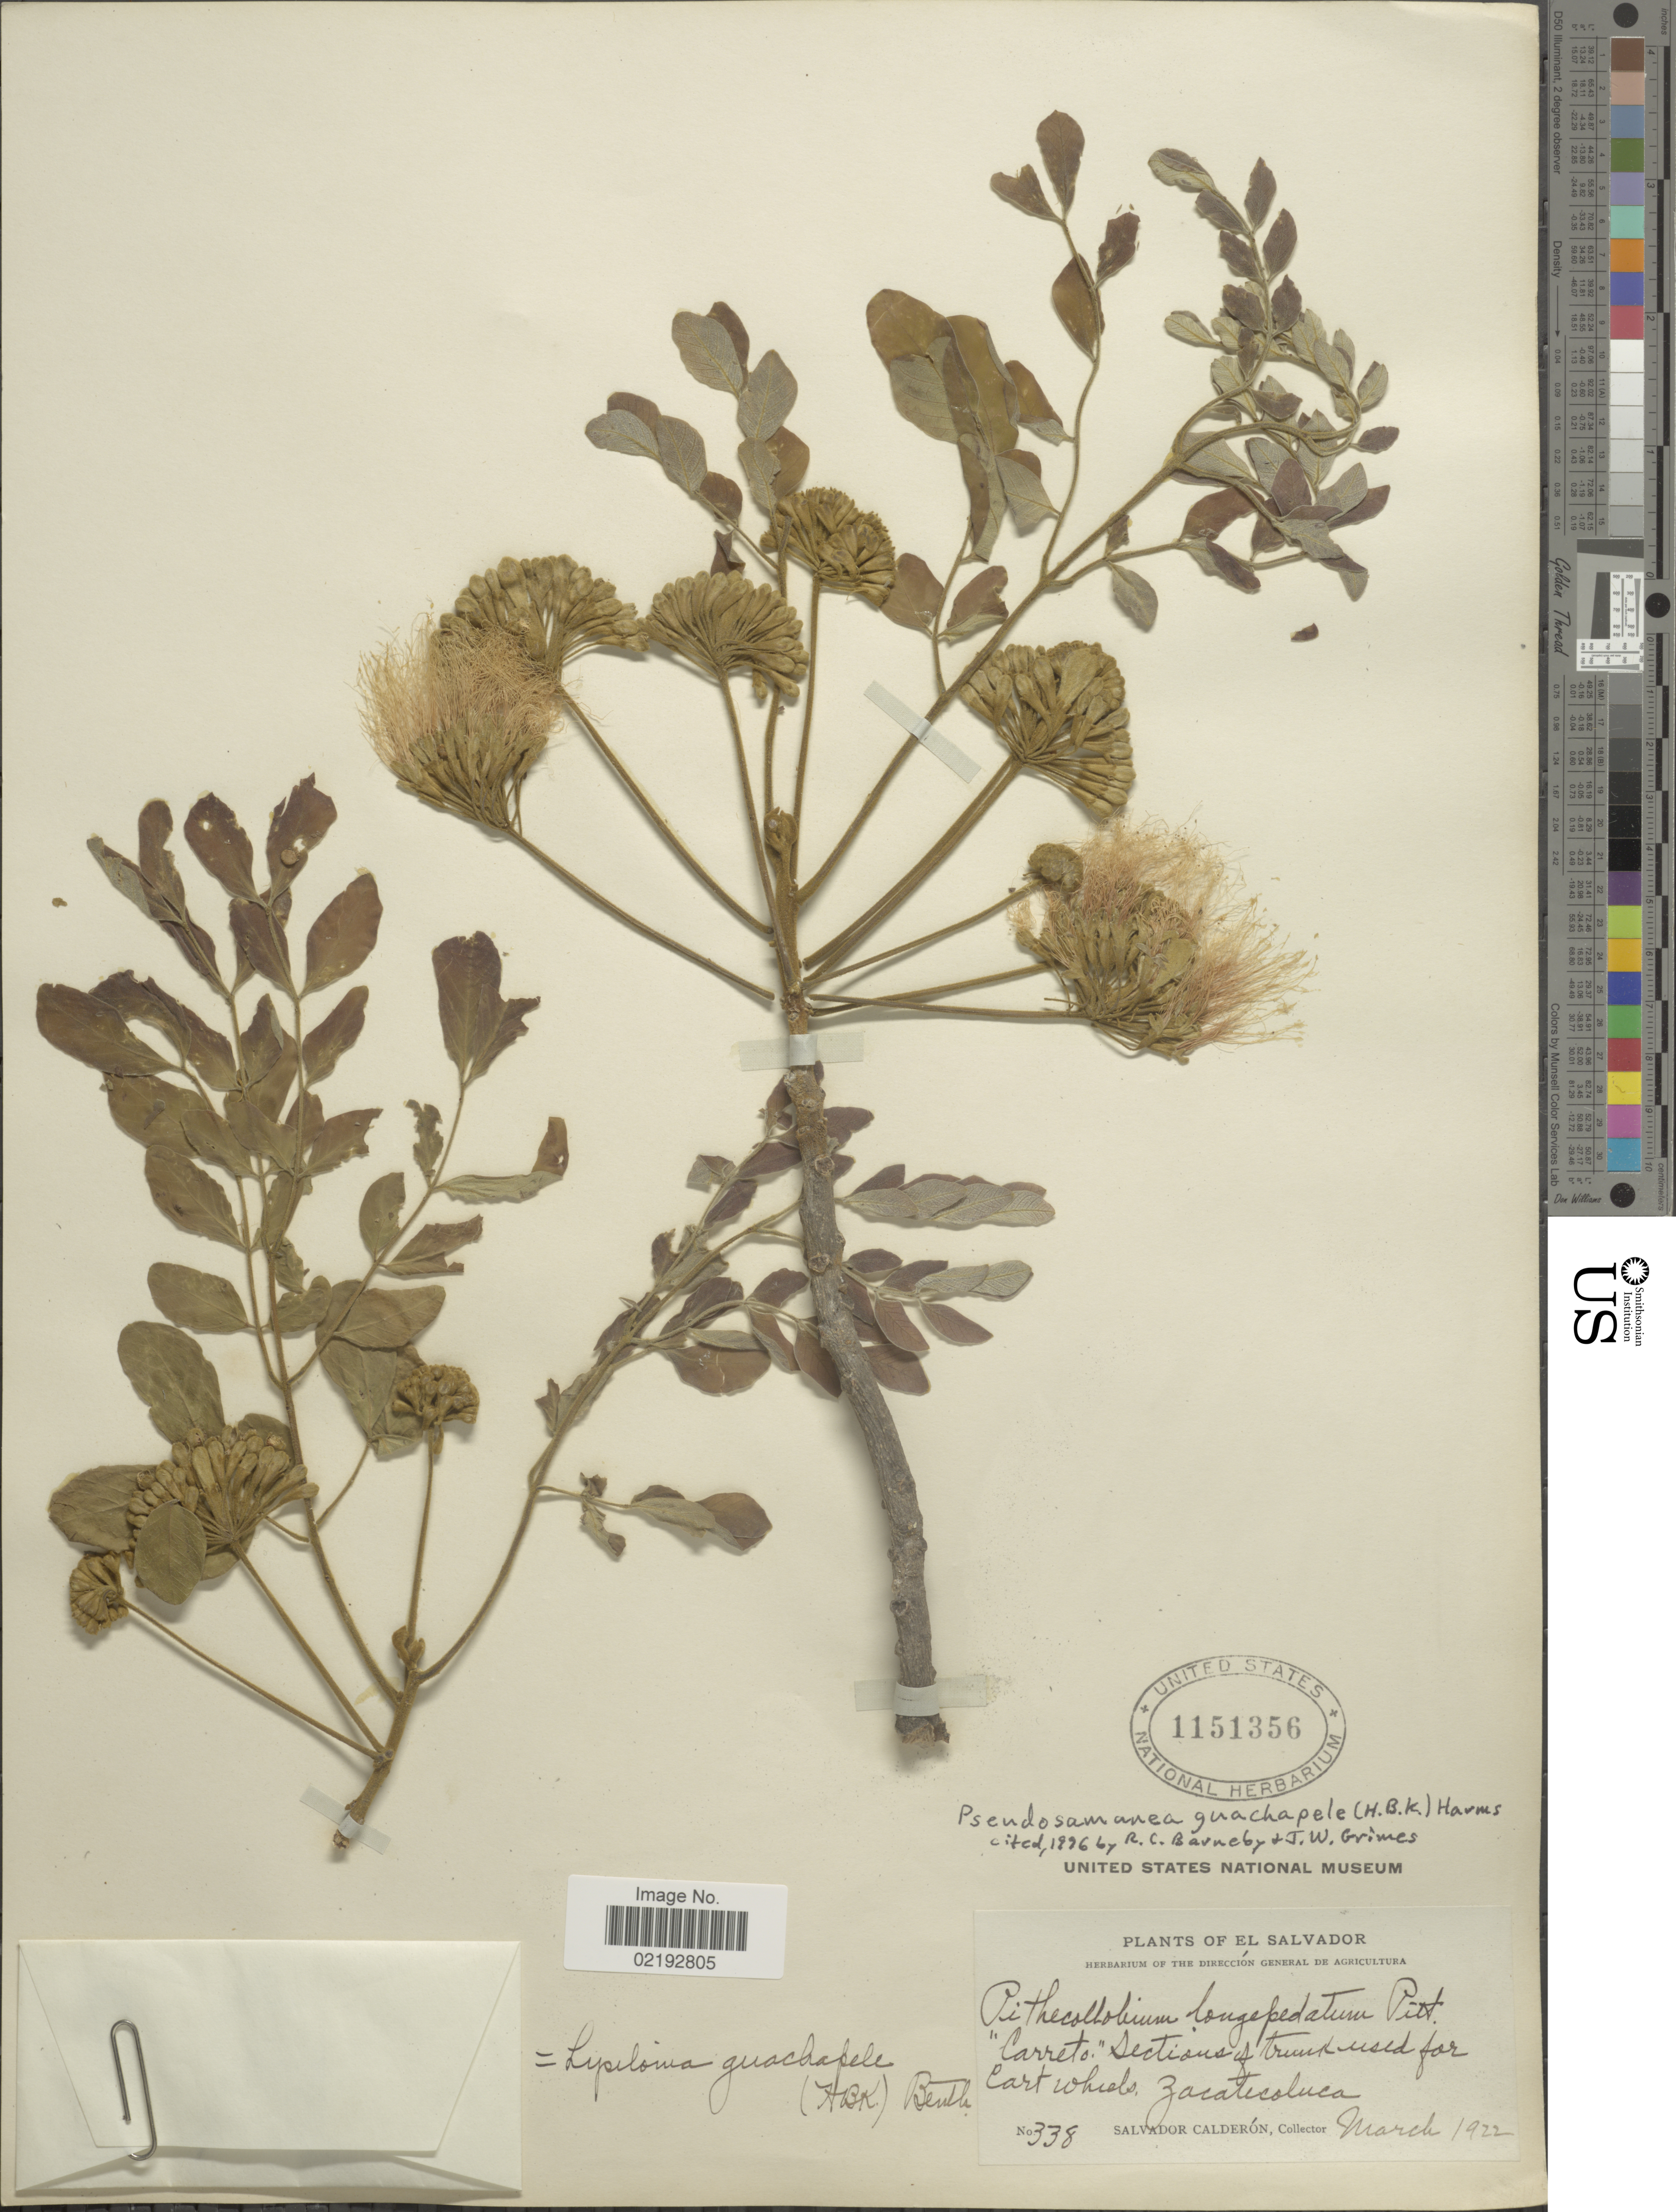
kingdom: Plantae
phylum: Tracheophyta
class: Magnoliopsida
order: Fabales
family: Fabaceae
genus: Pseudosamanea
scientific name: Pseudosamanea guachapele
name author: (Kunth) Harms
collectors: S. Calderón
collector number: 338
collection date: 1922-03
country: El Salvador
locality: Zacatecoluca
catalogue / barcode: US 1151356